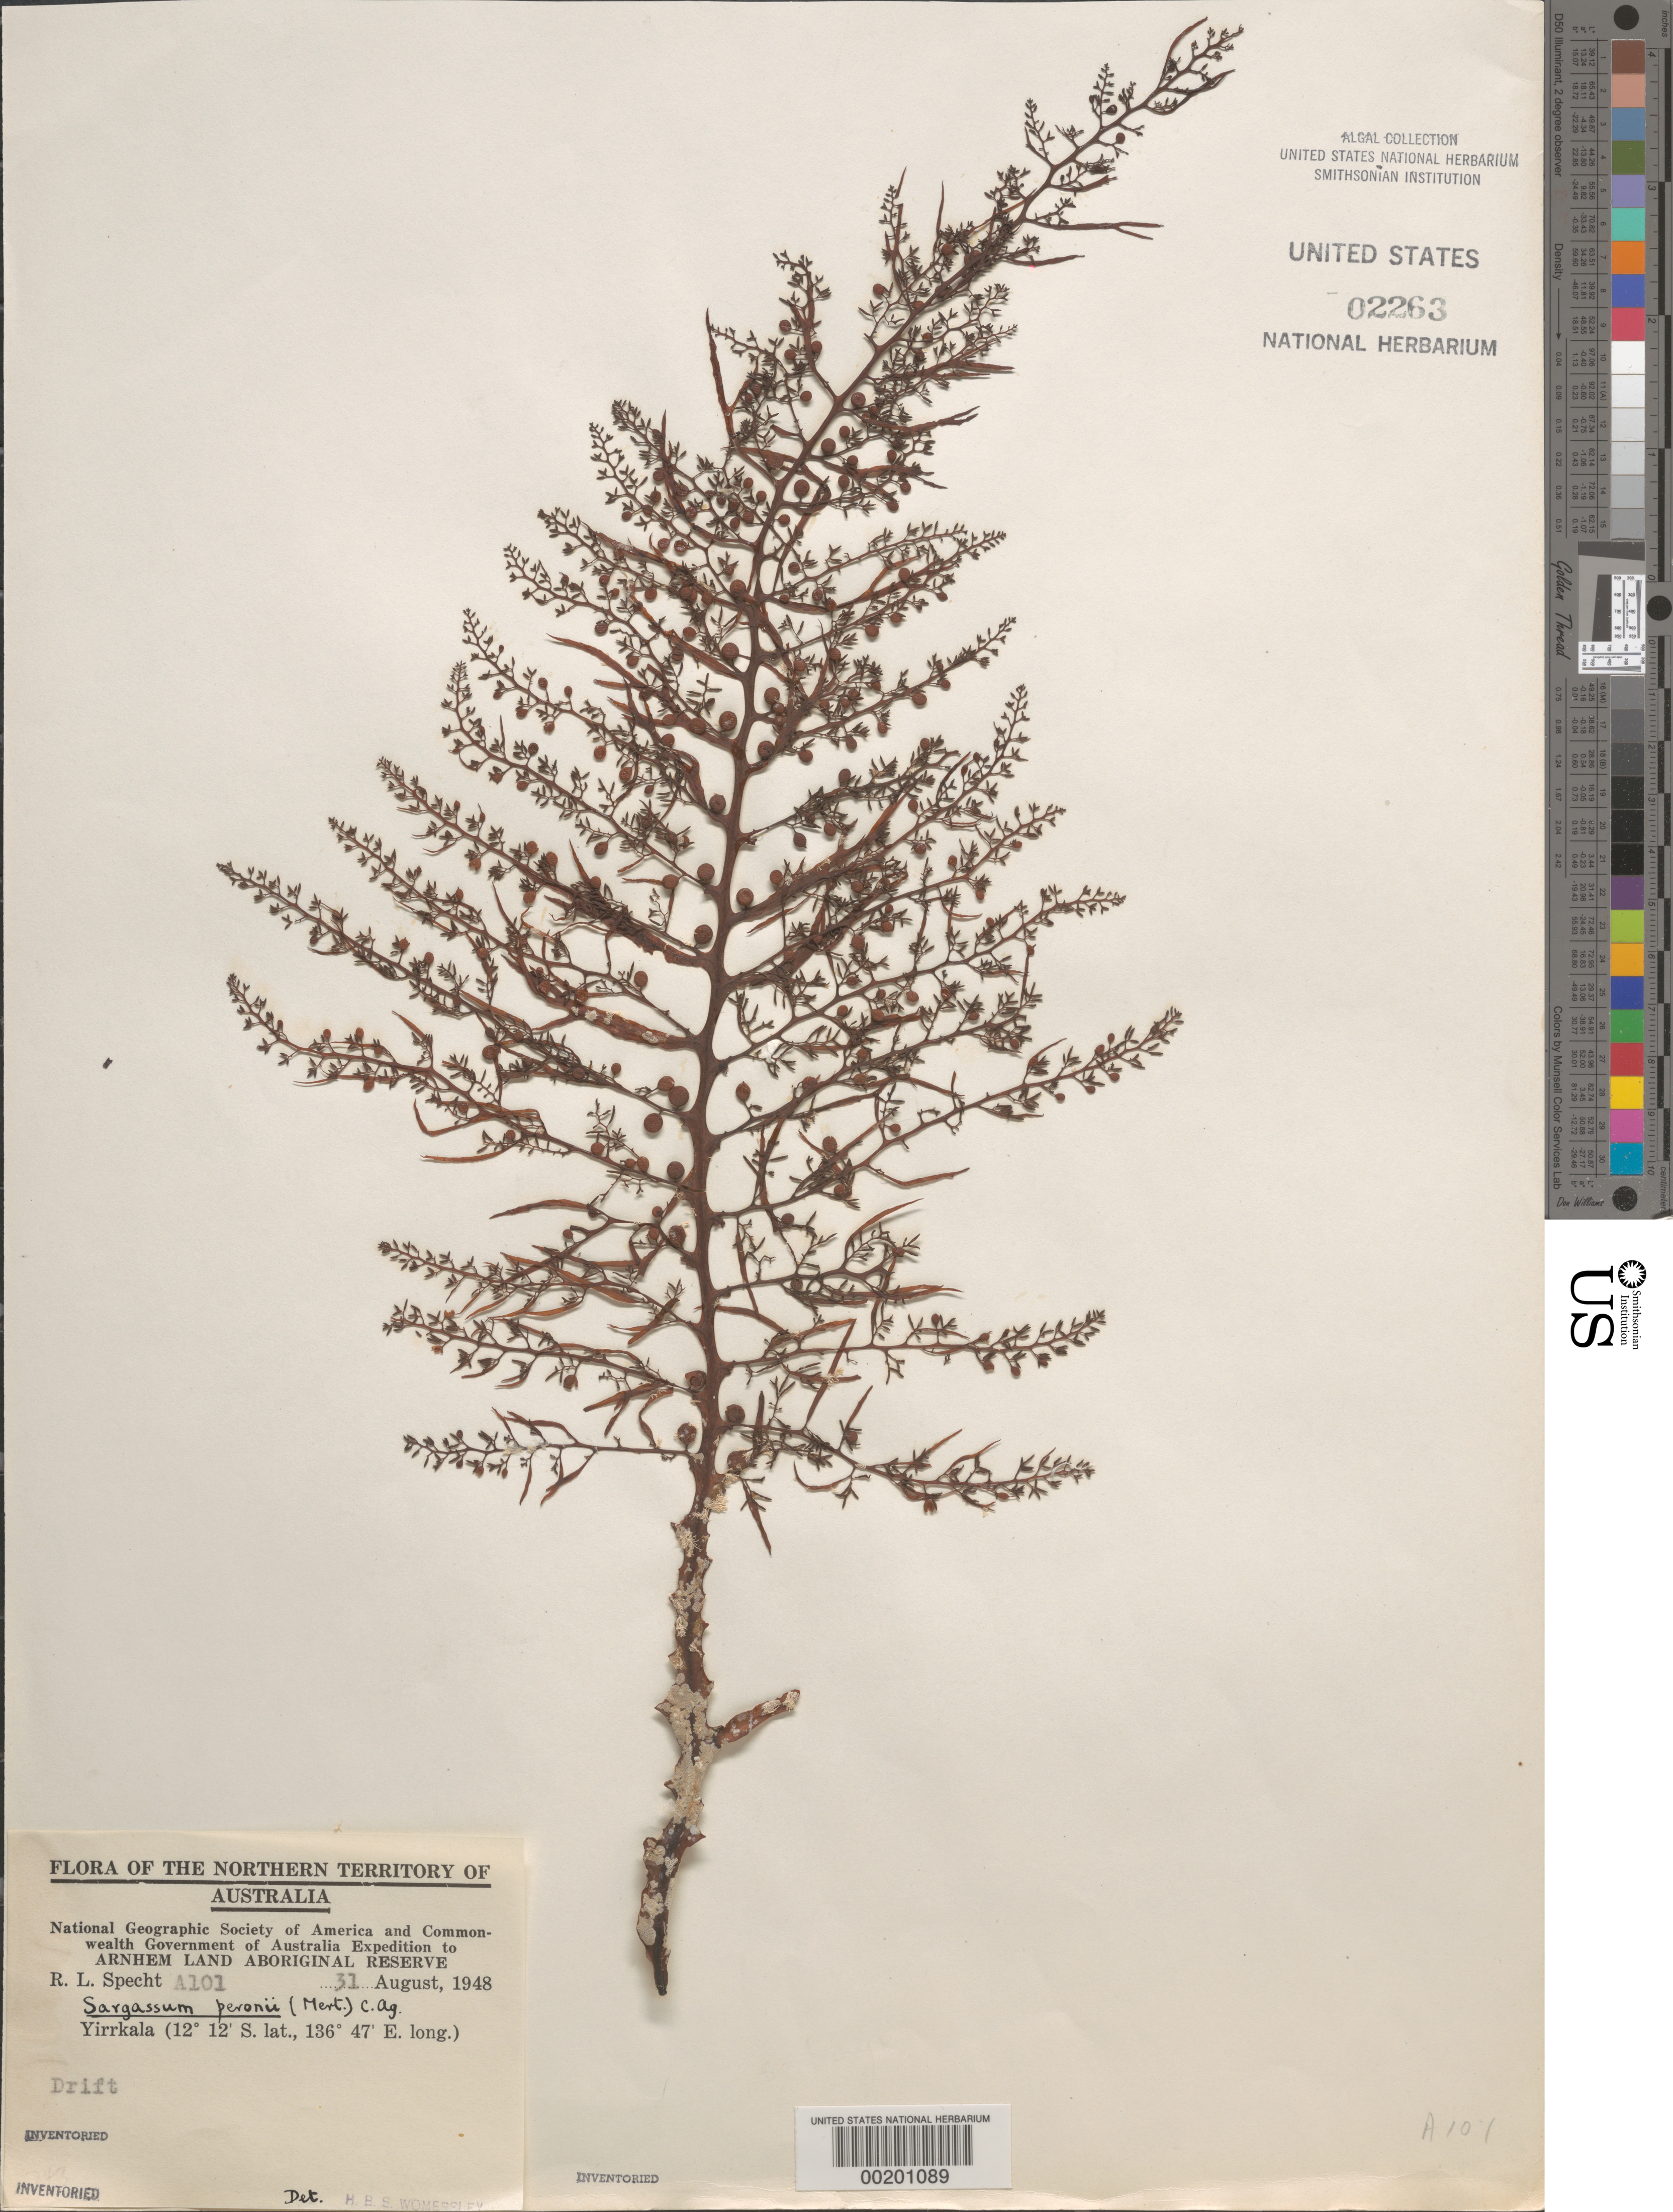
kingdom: Chromista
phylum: Ochrophyta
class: Phaeophyceae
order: Fucales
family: Sargassaceae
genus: Sargassopsis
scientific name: Sargassopsis decurrens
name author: (R.Brown ex D. Turner) Trevis.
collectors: R. L. Specht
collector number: A101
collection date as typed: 31 Aug 1948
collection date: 1948-08-31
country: Australia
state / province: Northern Territory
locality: Yirrkala, Arnhem Land Aboriginal Reserve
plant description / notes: National Geographic Society of America and Commonwealth Government of Australia Expedition to Arnhem Land Aboriginal Reserve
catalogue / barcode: US 2263